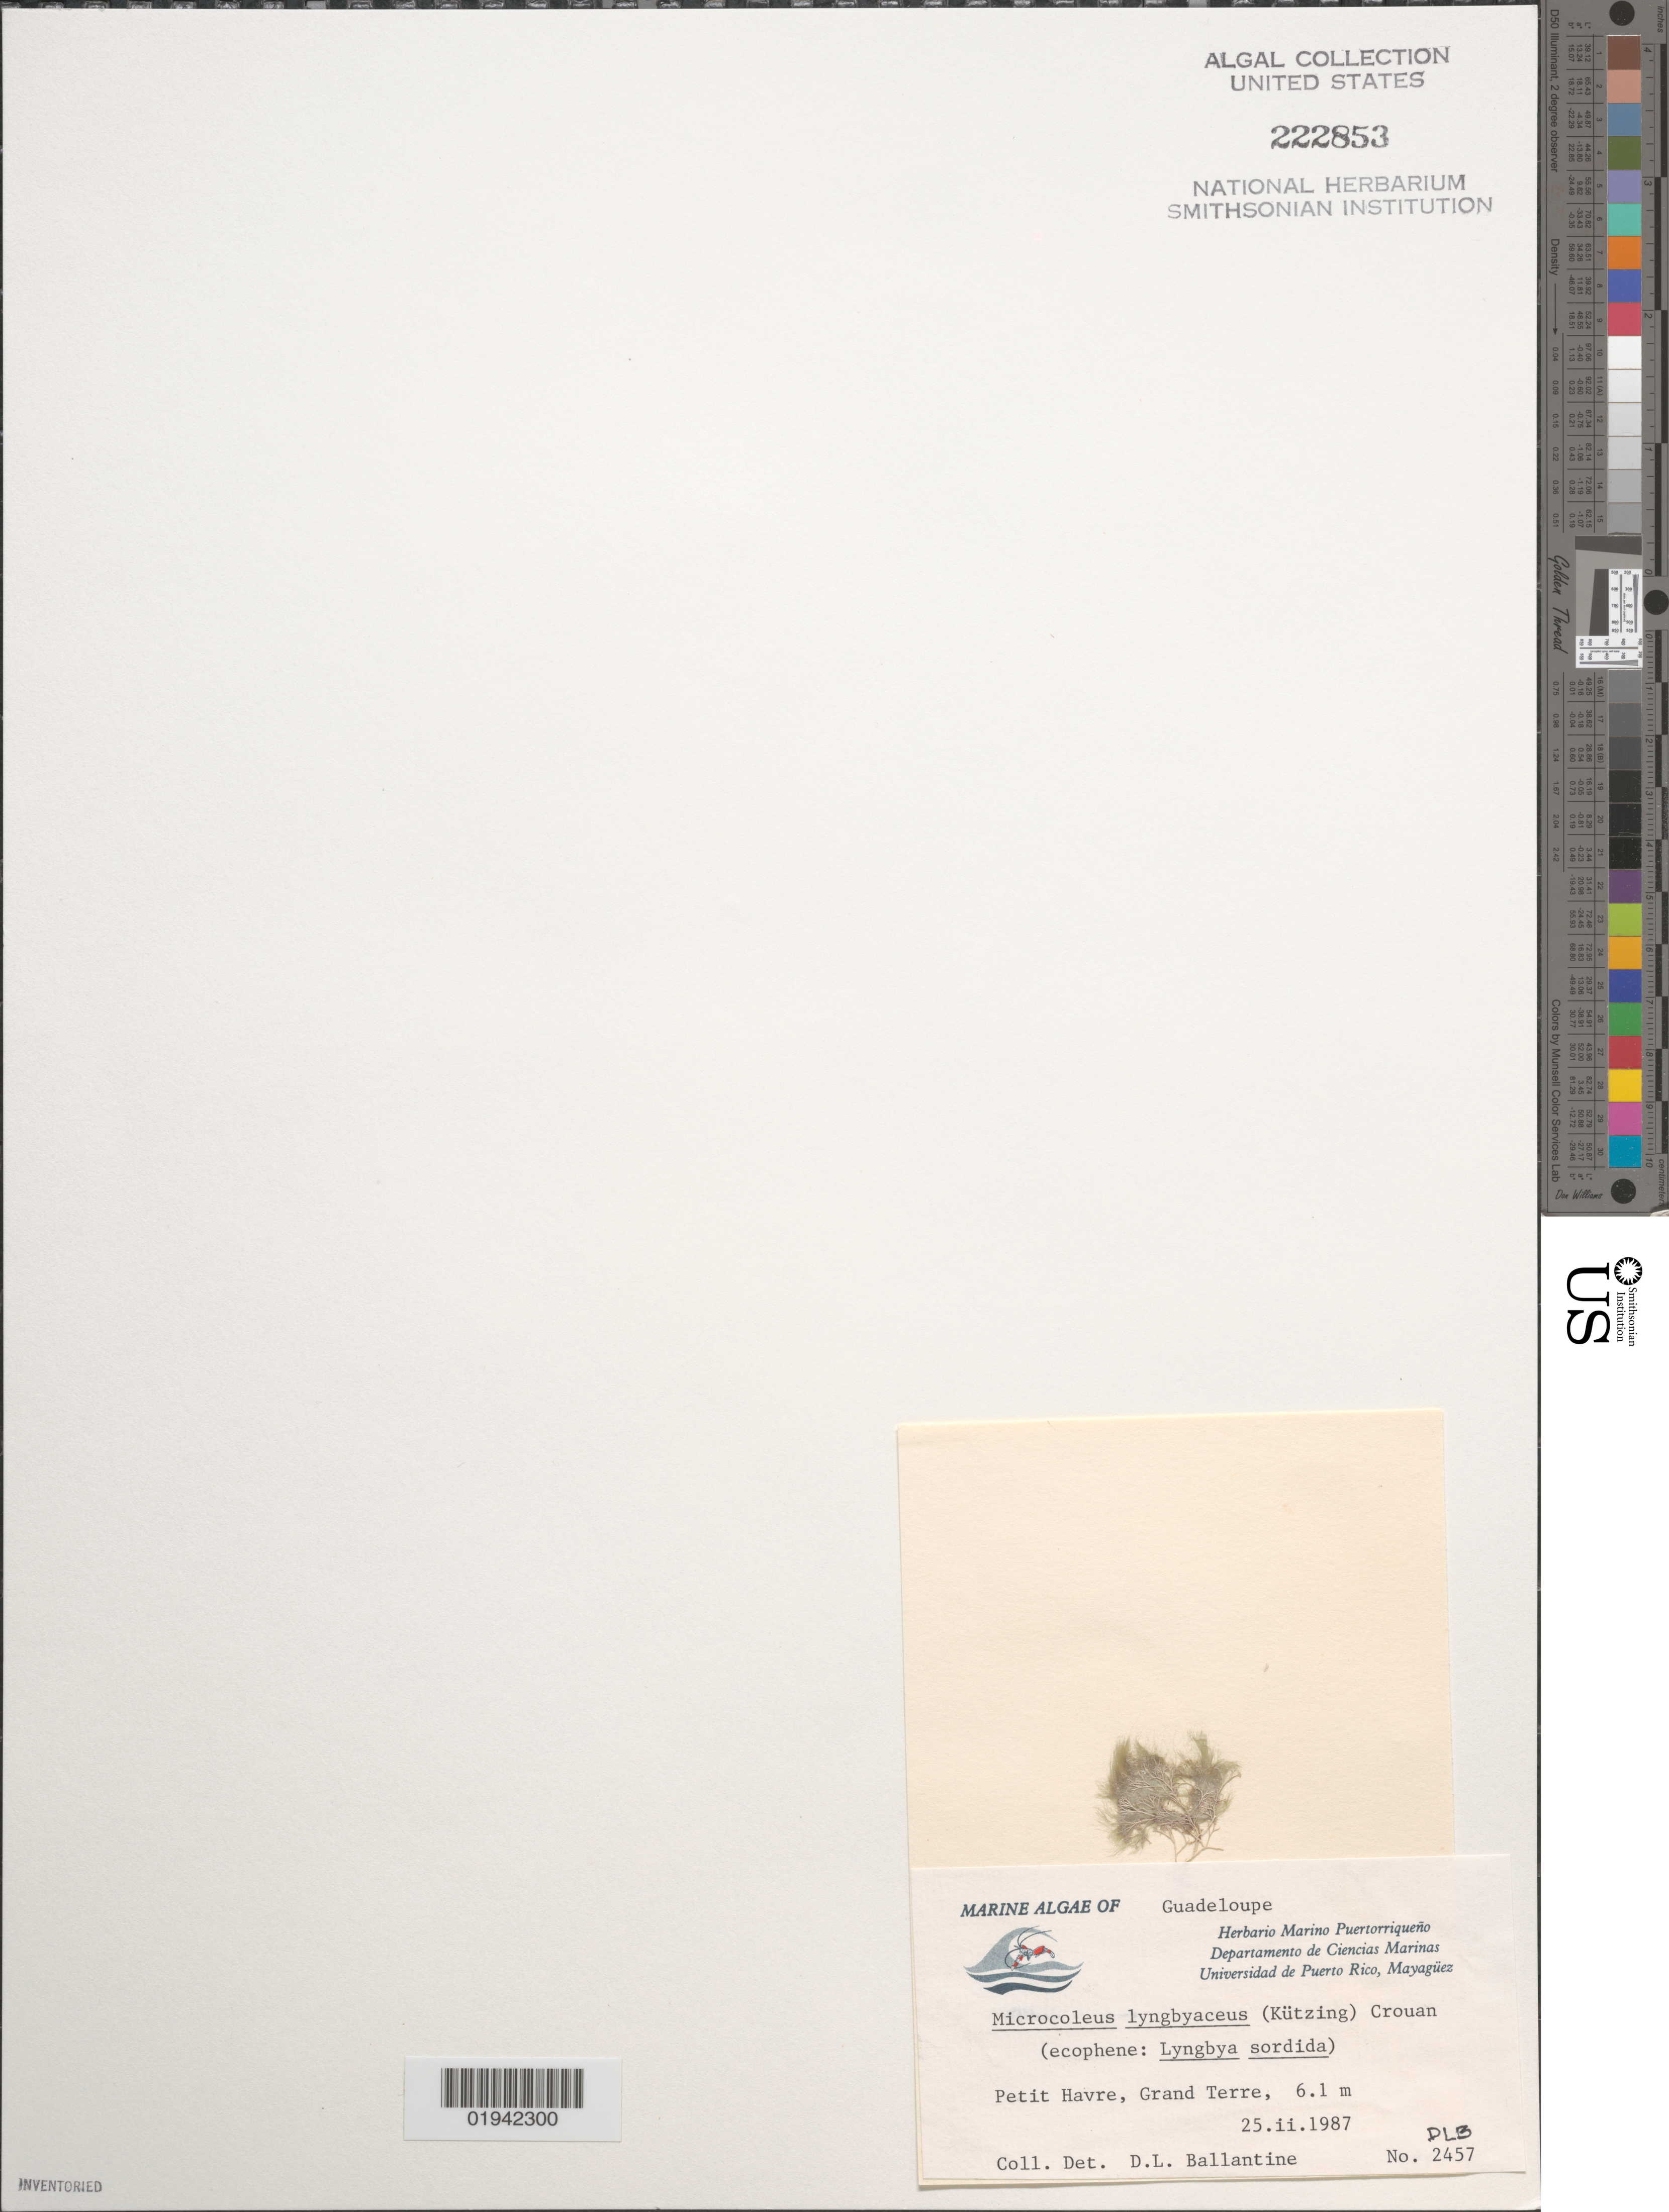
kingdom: Bacteria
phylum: Cyanobacteria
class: Cyanobacteriia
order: Cyanobacteriales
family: Microcoleaceae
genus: Microcoleus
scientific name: Microcoleus lyngbyaceus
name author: Kütz. ex Forti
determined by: Ballantine, D. L.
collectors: D.L. Ballantine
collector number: DLB 2457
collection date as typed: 25 Feb 1987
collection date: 1987-02-25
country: Guadeloupe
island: Grande Terre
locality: Petit Havre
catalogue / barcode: US 222853